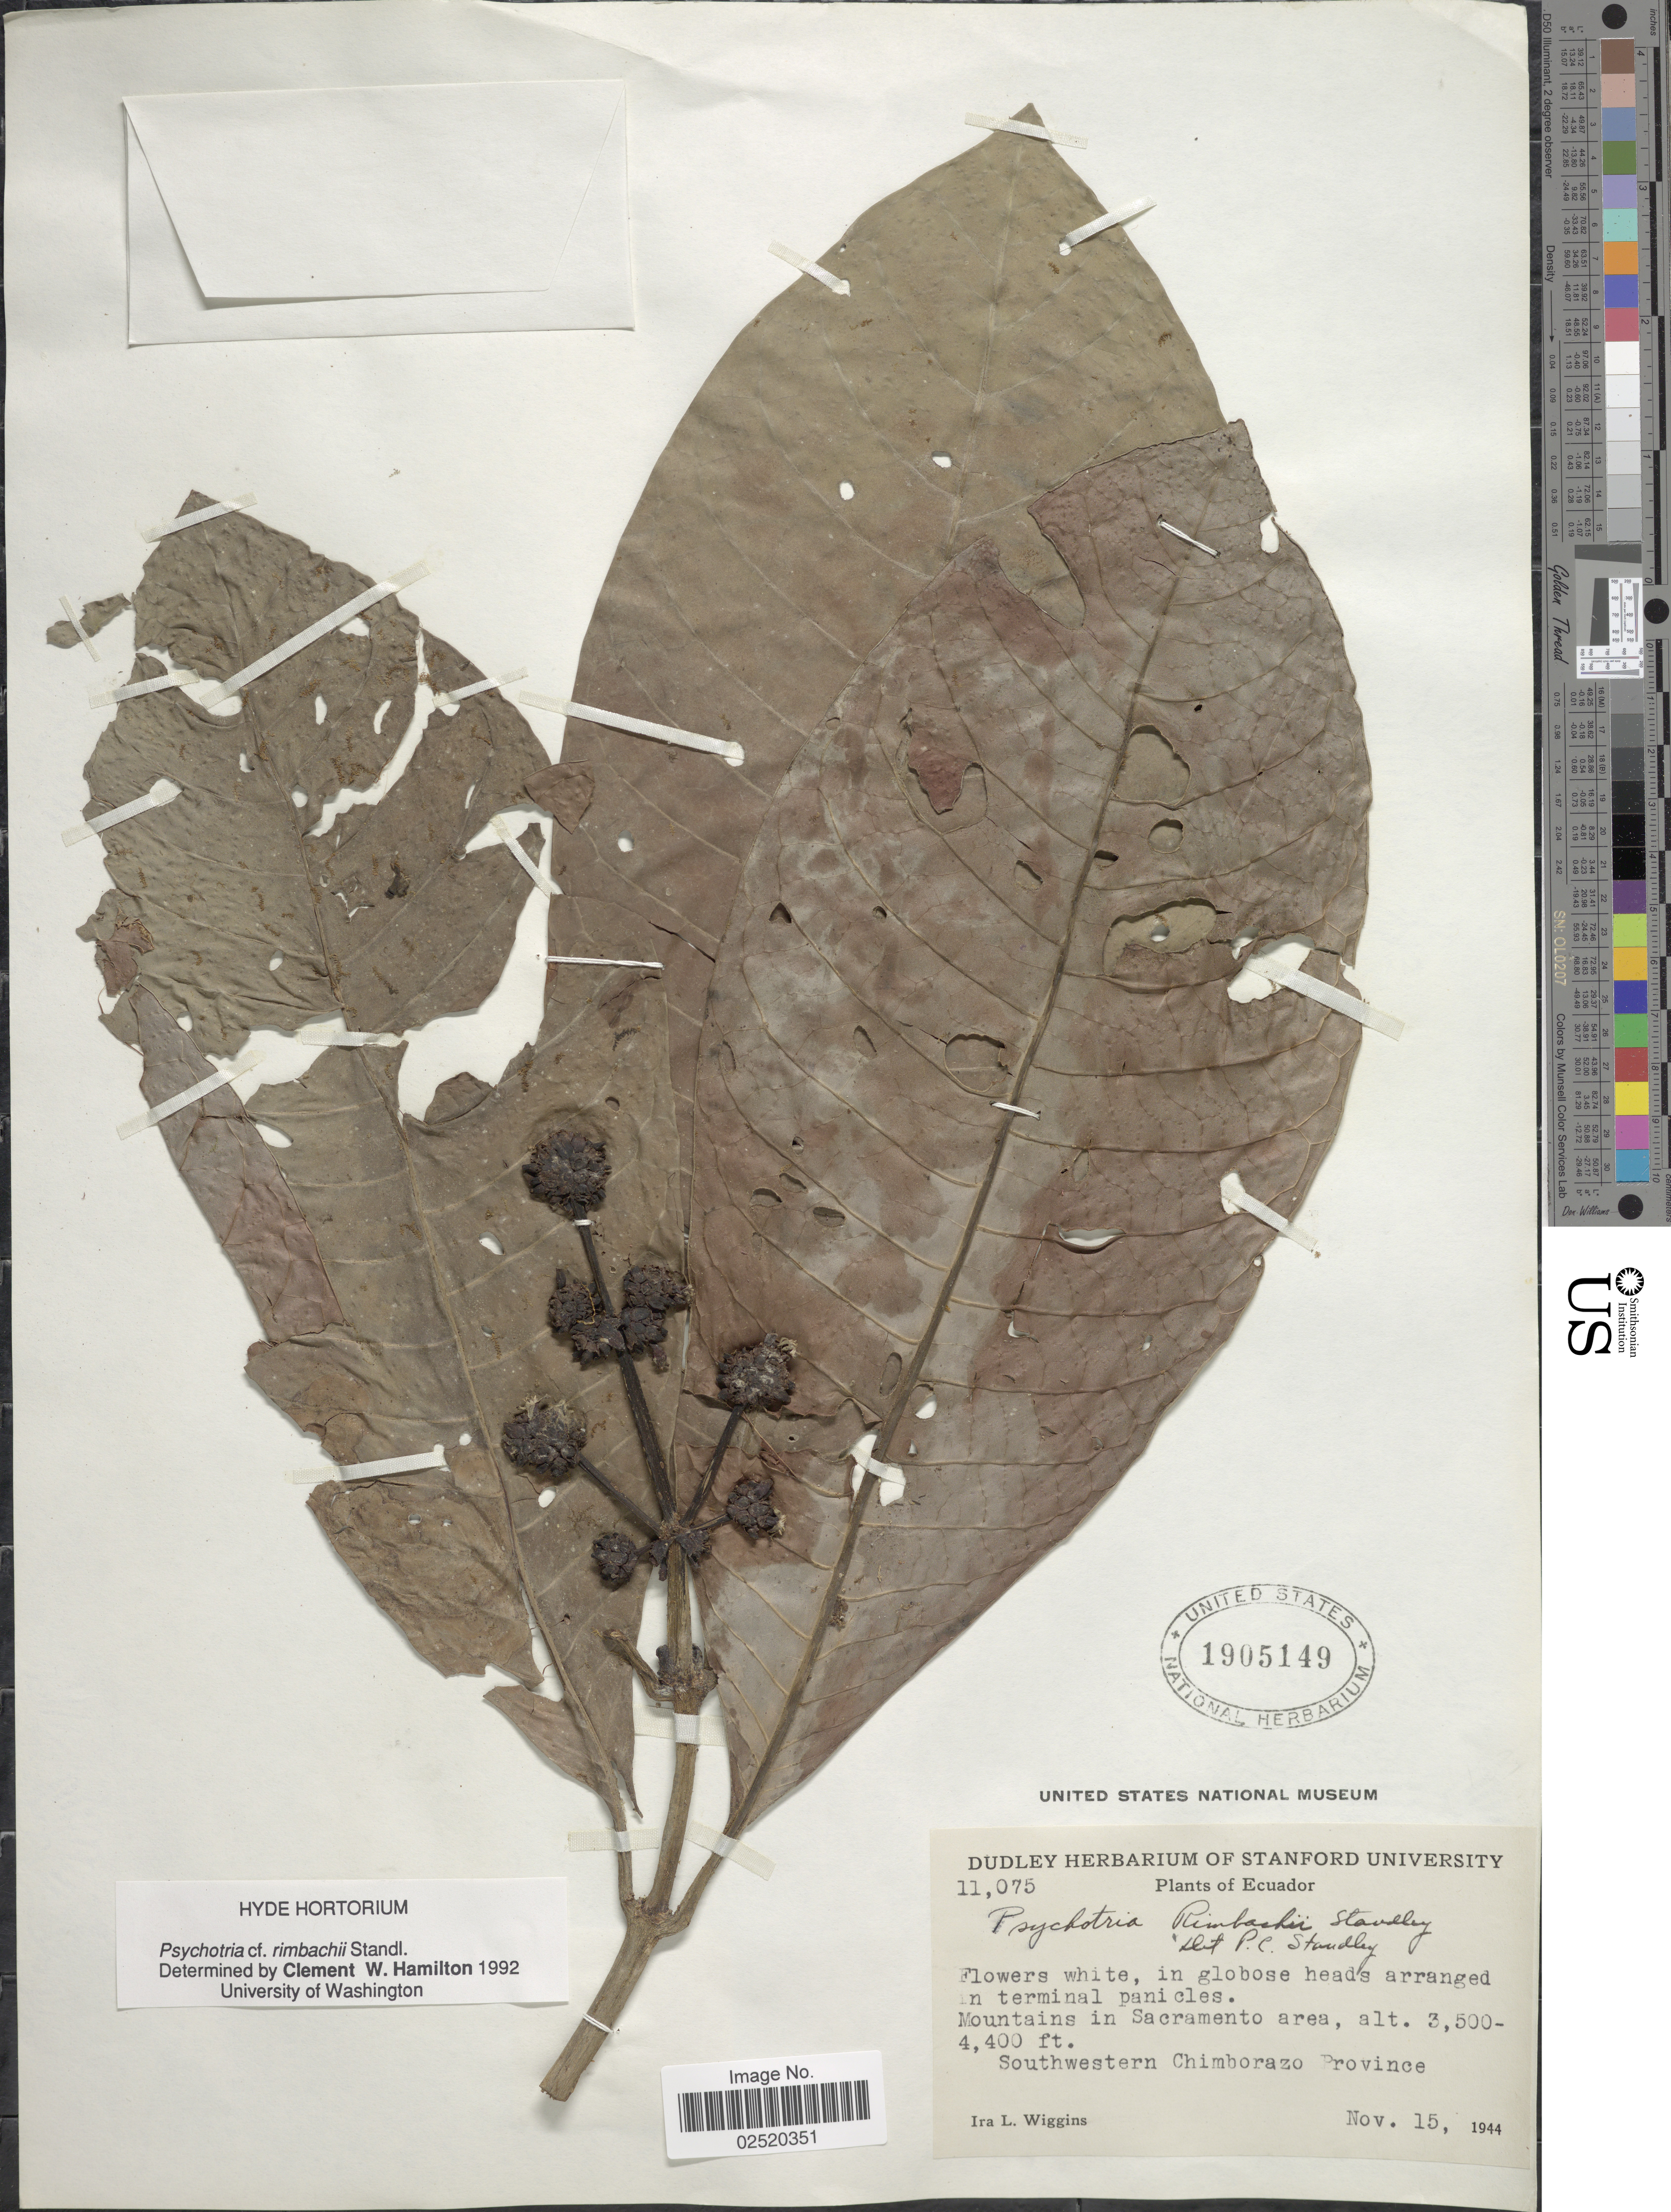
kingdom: Plantae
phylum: Tracheophyta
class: Magnoliopsida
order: Gentianales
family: Rubiaceae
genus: Psychotria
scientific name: Psychotria rimbachii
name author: Standl.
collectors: I. L. Wiggins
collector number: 11075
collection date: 1944-11-15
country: Ecuador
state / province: Chimborazo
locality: Mountains in Sacramento area, Southwestern Chimborazo Province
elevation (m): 1067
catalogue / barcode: US 1905149